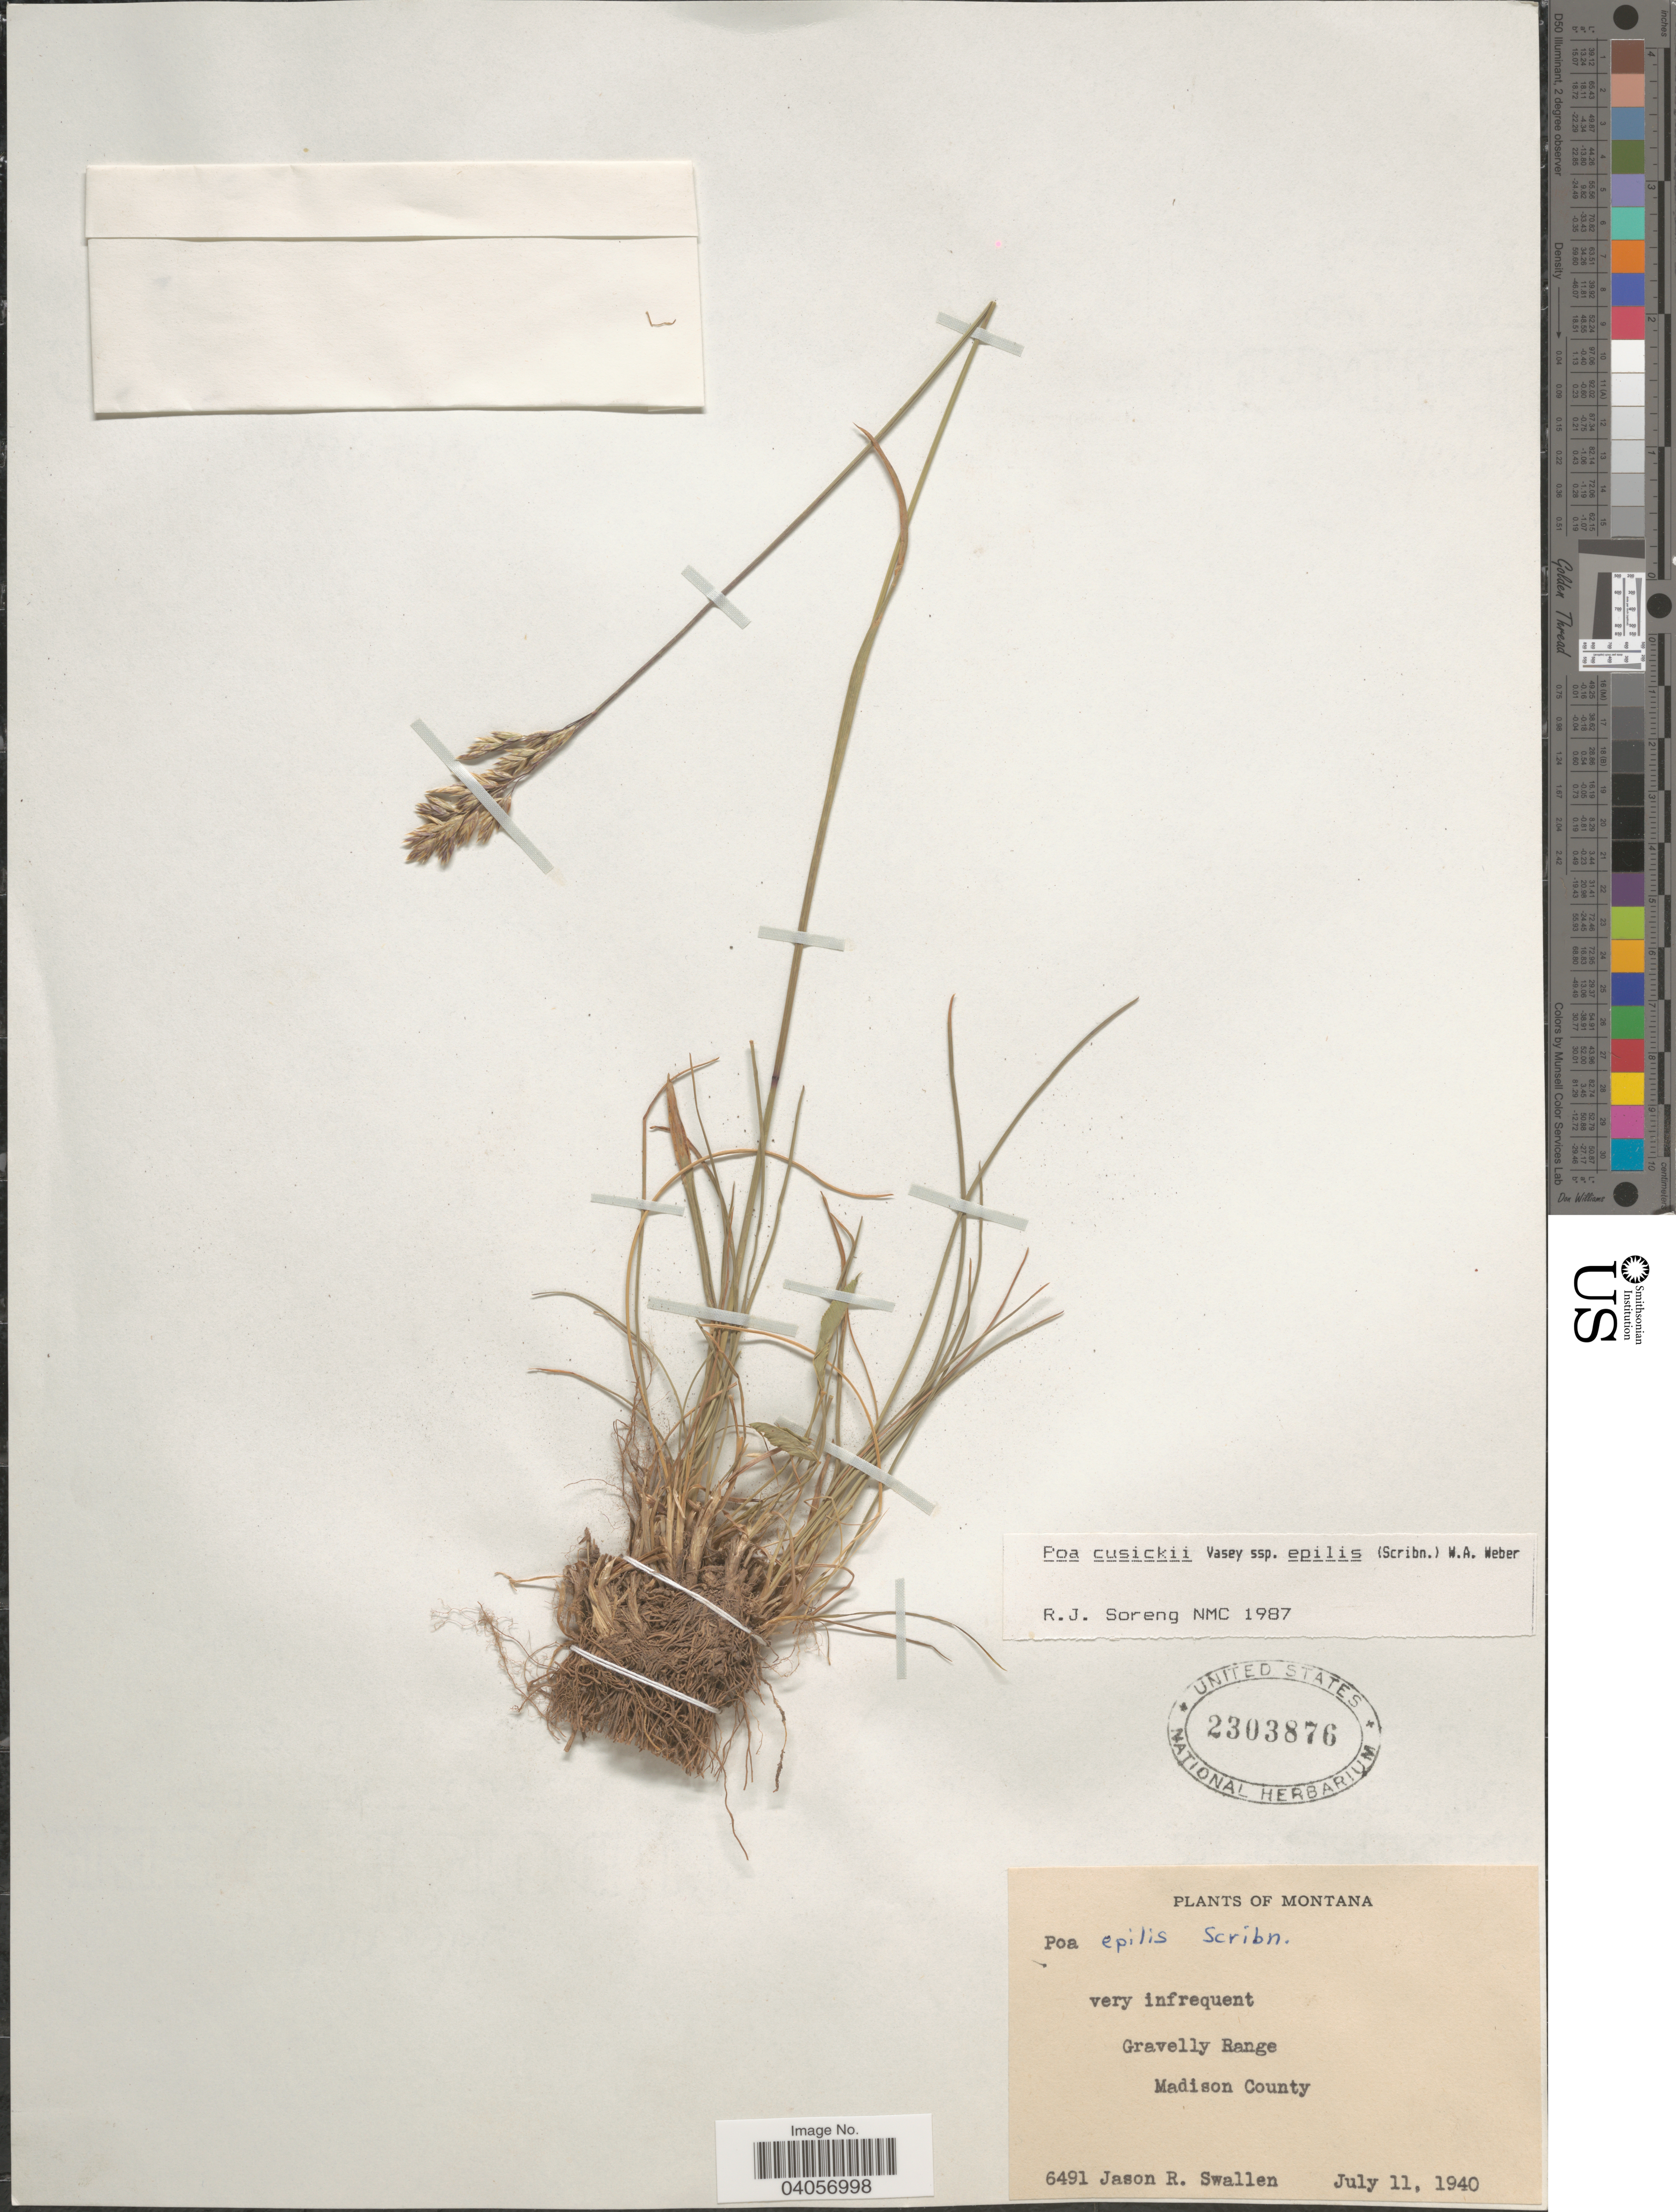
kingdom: Plantae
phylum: Tracheophyta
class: Liliopsida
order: Poales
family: Poaceae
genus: Poa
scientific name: Poa cusickii subsp. epilis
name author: (Scribn.) W.A. Weber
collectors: J. R. Swallen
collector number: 6491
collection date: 1940-07-11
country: United States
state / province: Montana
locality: Gravelly Range Madison County.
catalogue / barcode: US 2303876